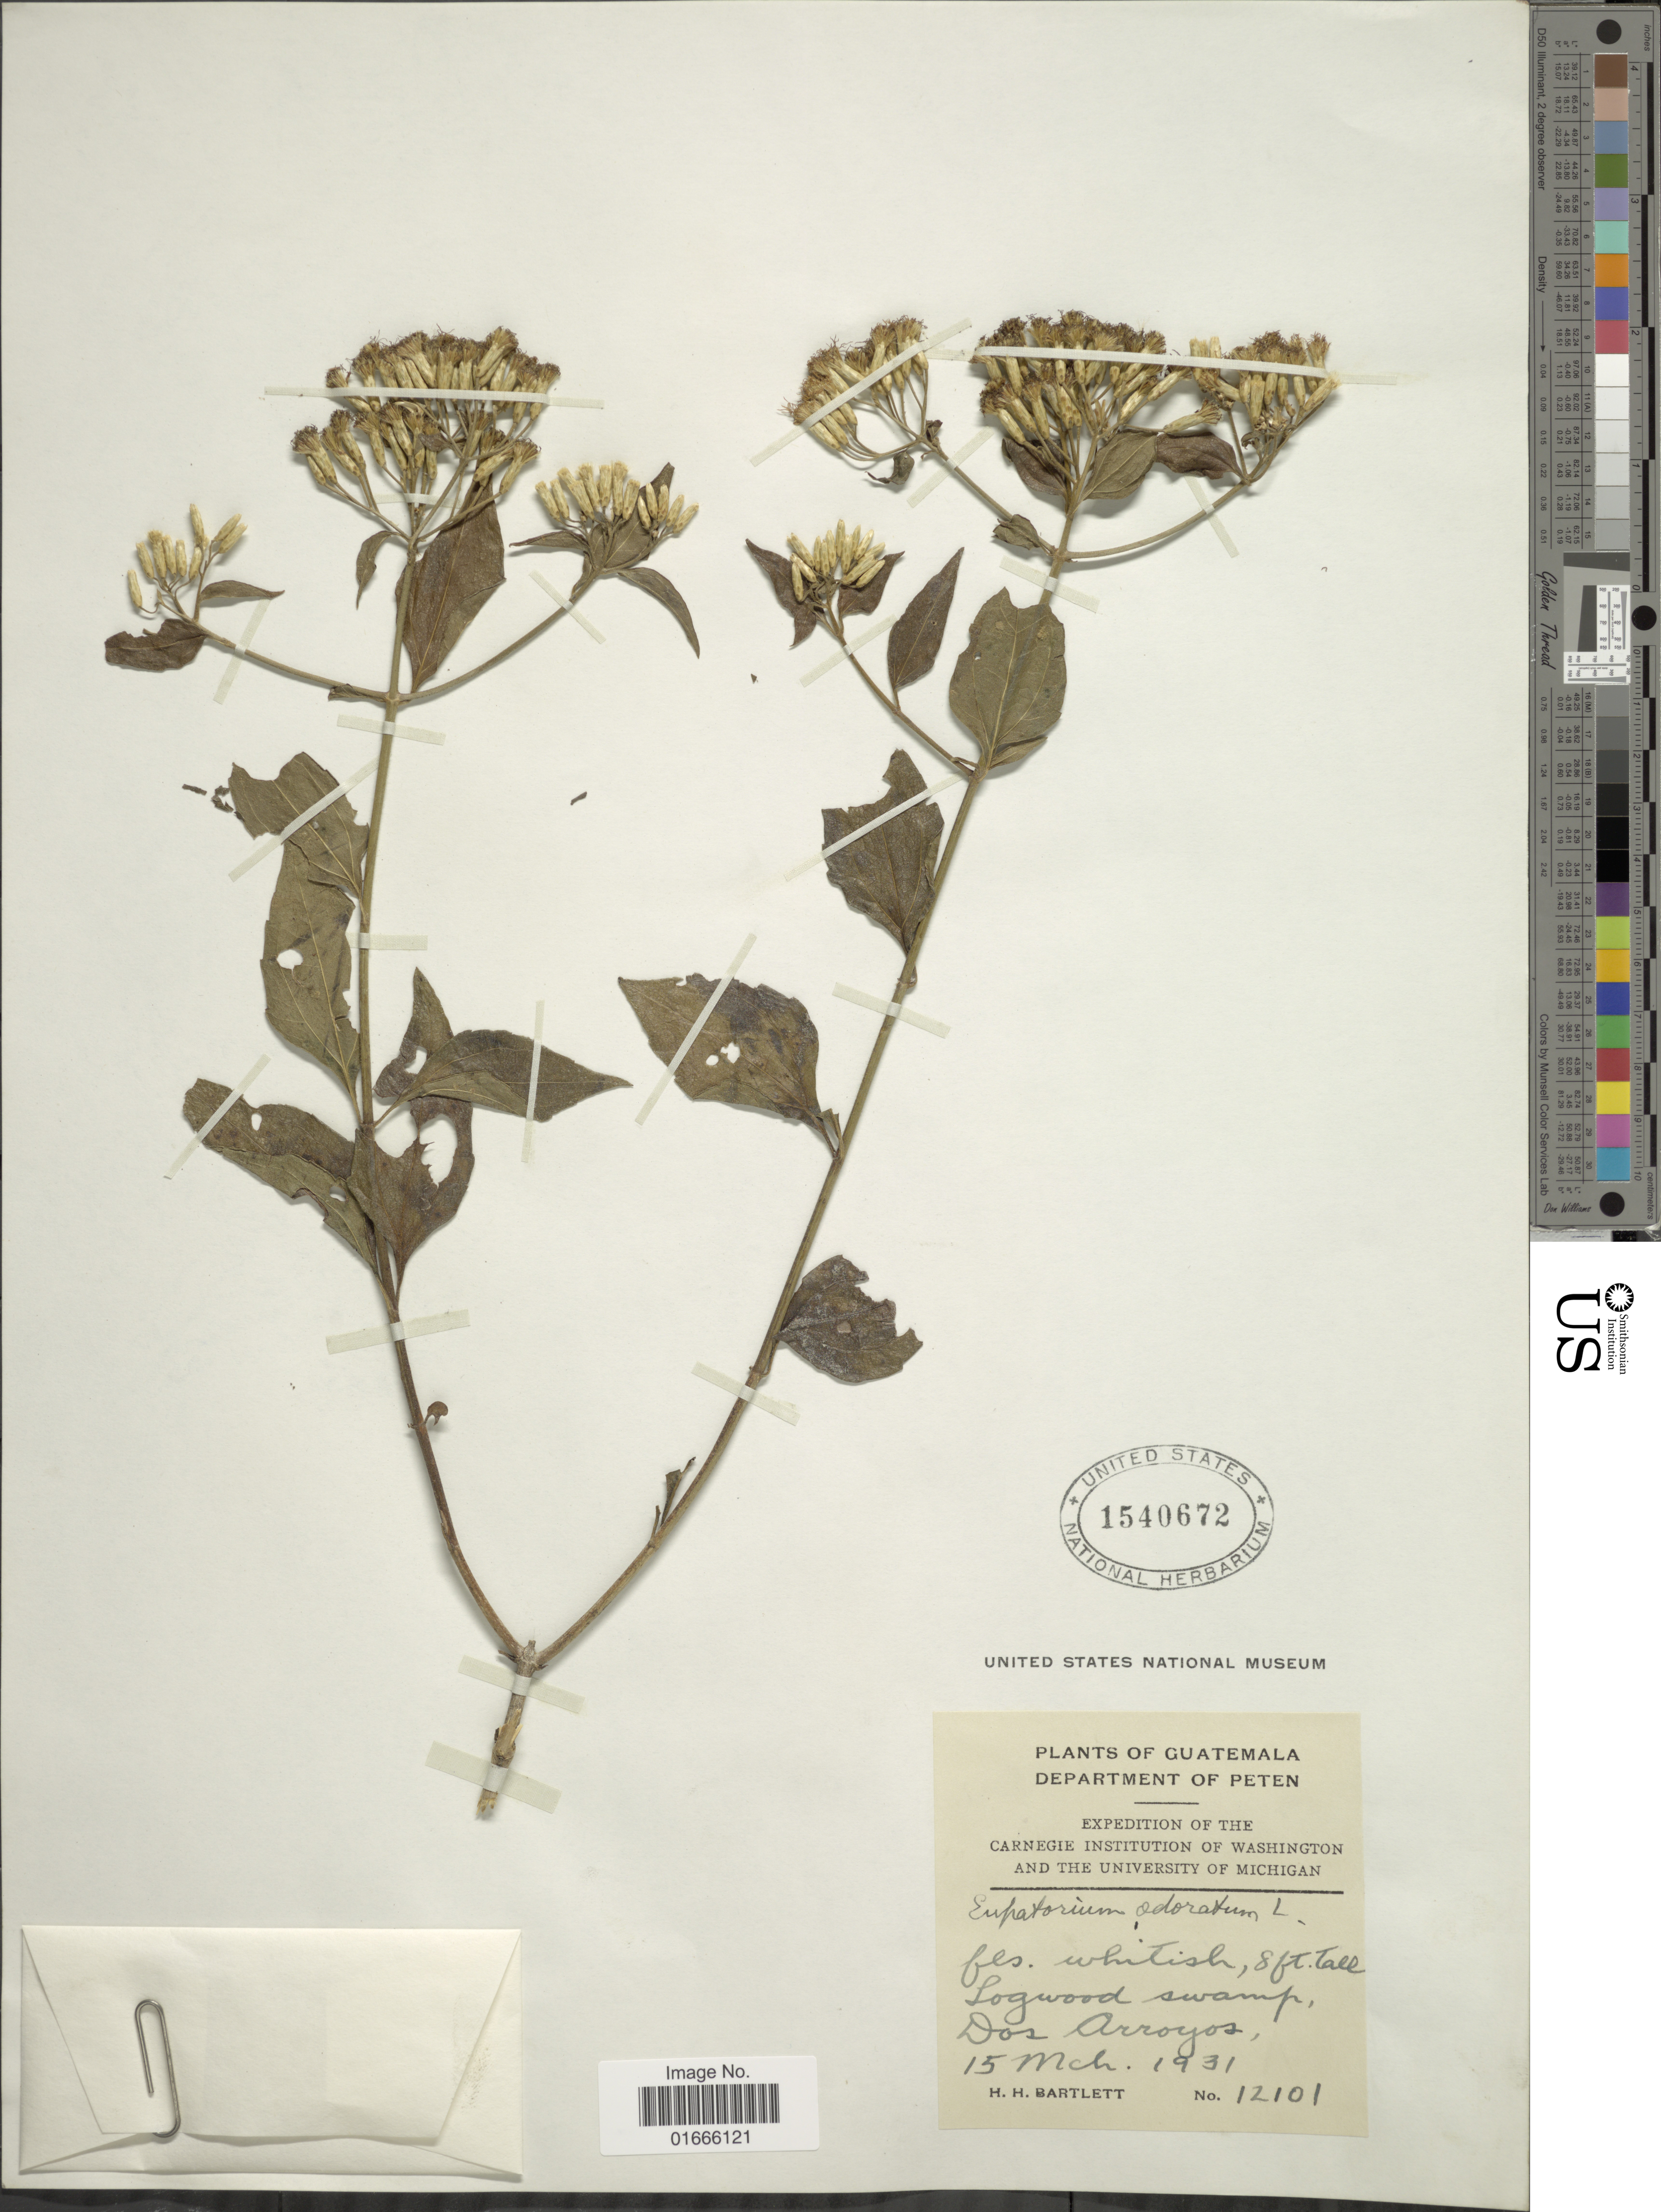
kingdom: Plantae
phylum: Tracheophyta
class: Magnoliopsida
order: Asterales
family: Asteraceae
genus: Chromolaena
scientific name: Chromolaena odorata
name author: (L.) R.M. King & H. Rob.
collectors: H. H. Bartlett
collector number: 12101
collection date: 1931-03-15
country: Guatemala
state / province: El Petén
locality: Department of Peten, Logwood swamp, Dos Arroyos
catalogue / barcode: US 1540672